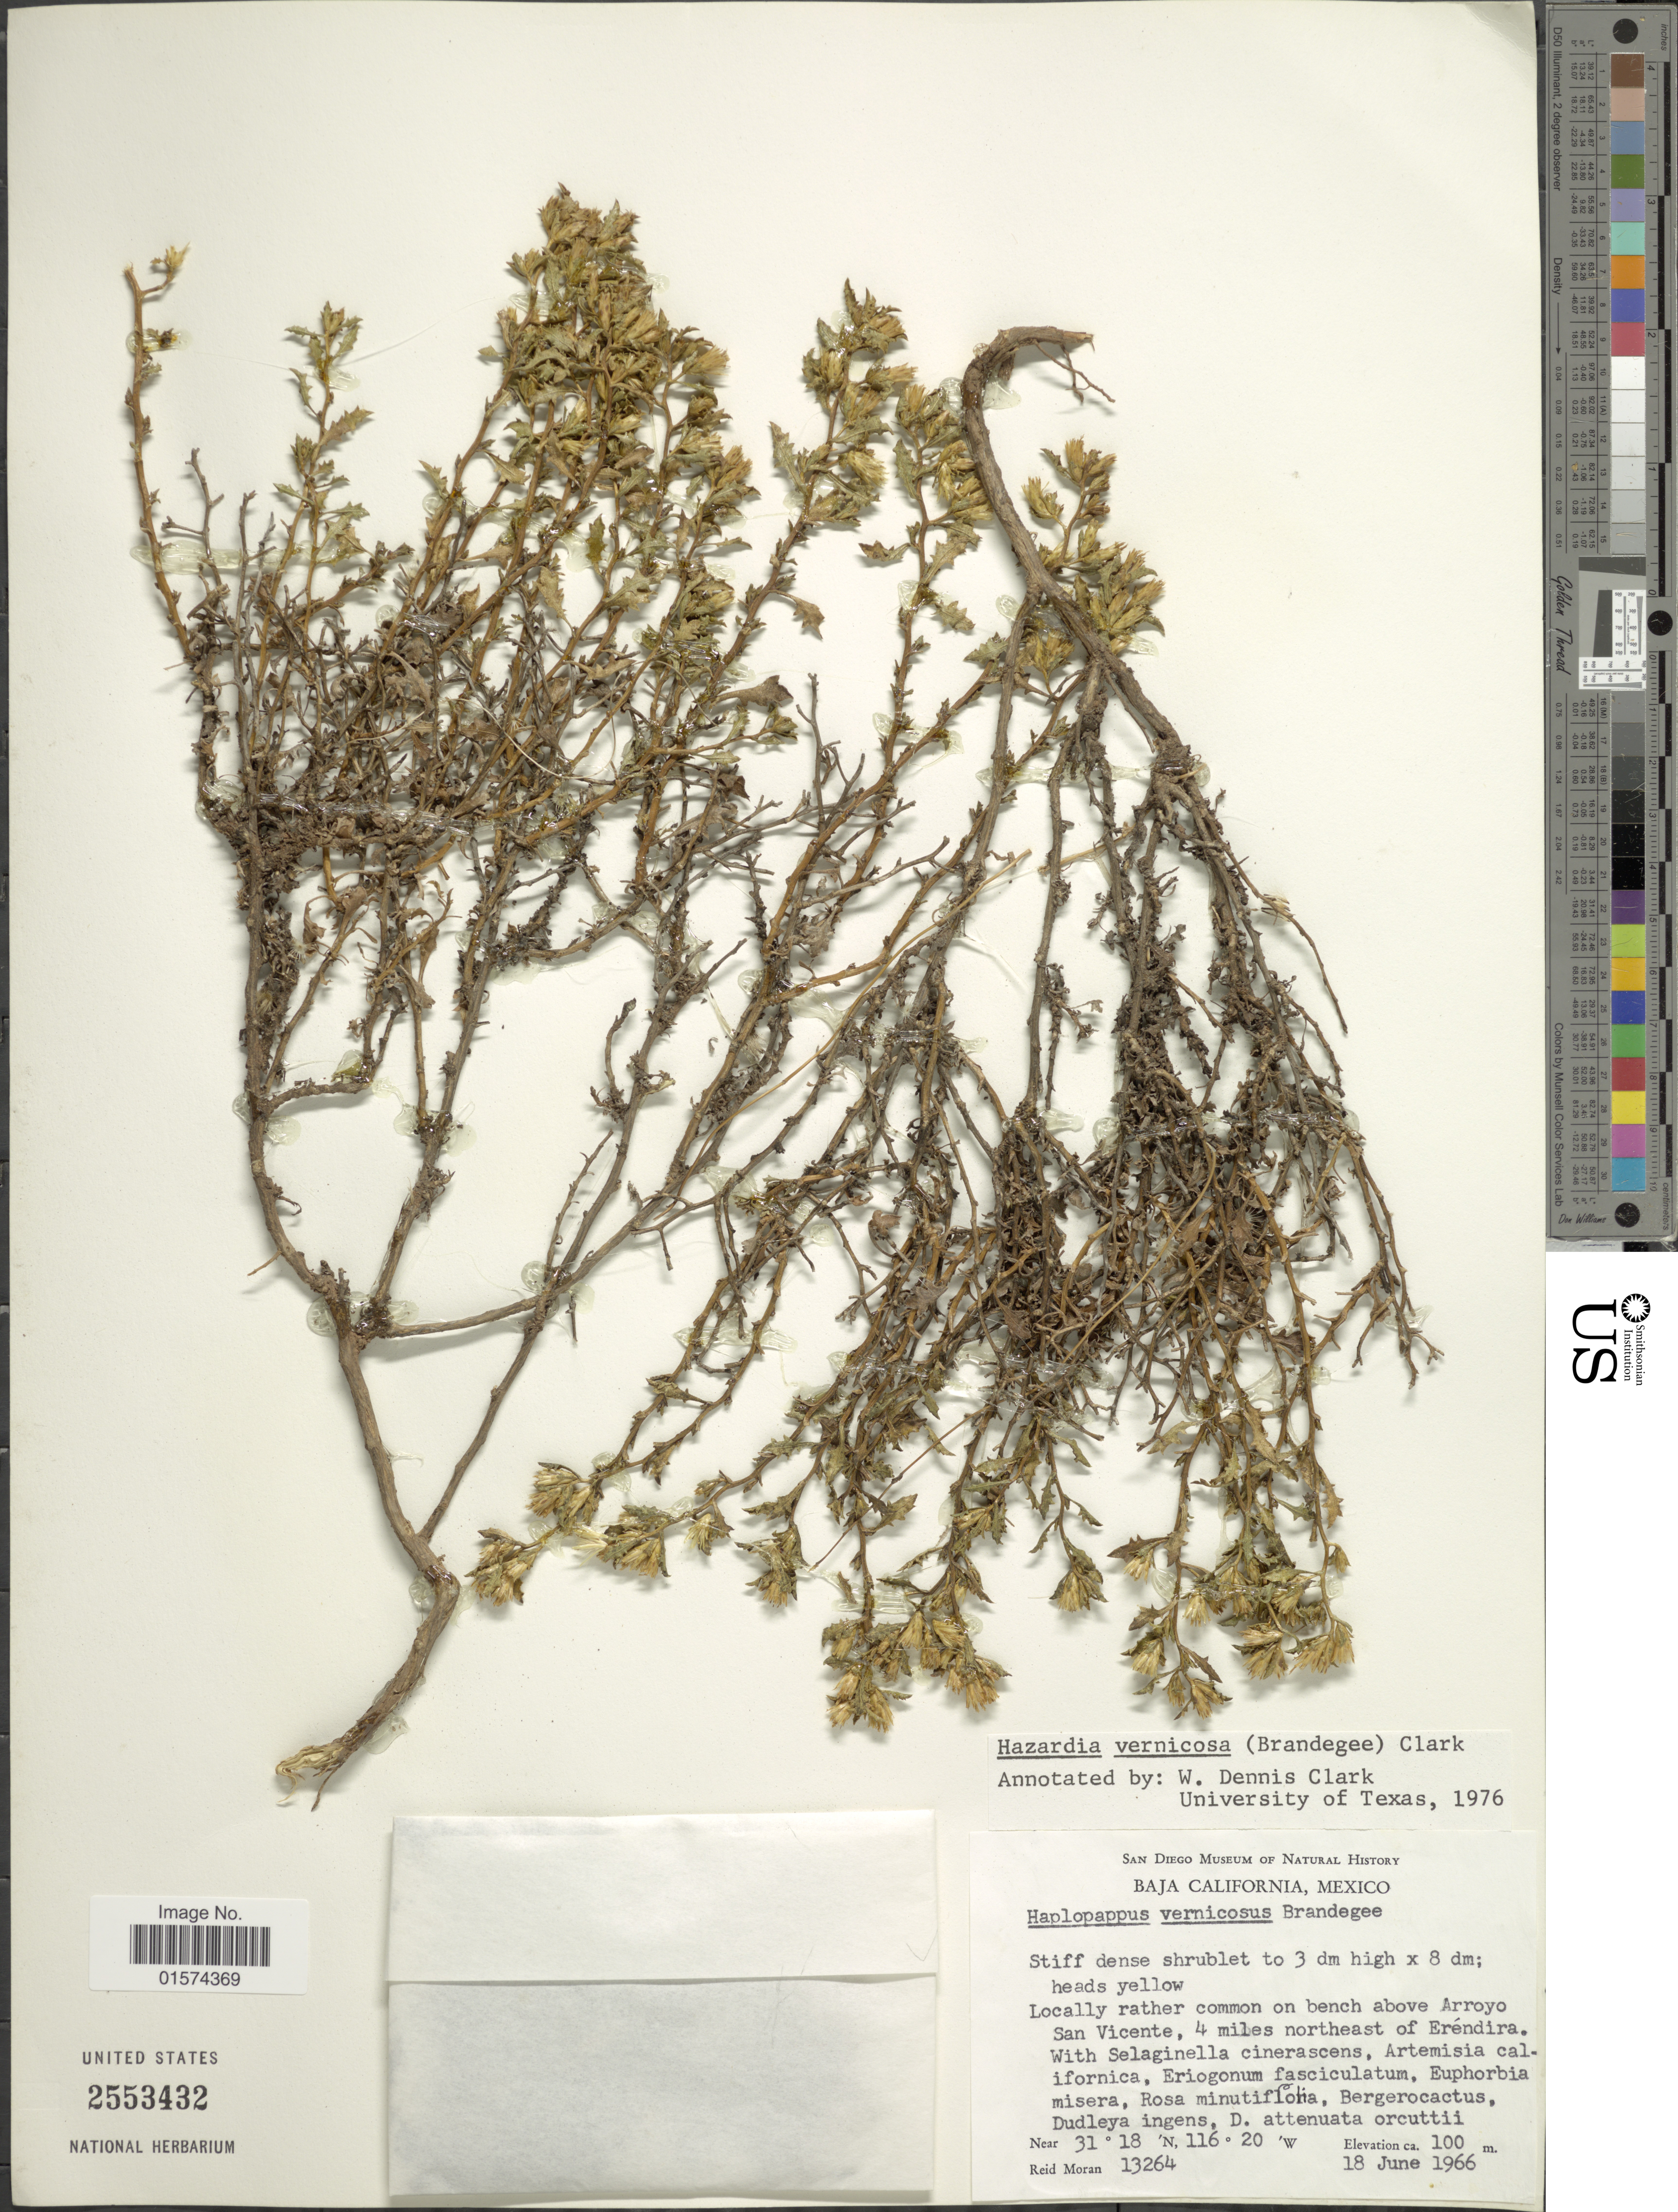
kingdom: Plantae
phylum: Tracheophyta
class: Magnoliopsida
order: Asterales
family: Asteraceae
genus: Hazardia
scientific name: Hazardia vernicosa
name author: (Brandegee) W.D. Clark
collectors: R. V. Moran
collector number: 13264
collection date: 1966-06-18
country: Mexico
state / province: Baja California Sur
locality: Locally rather common on bench above Arroyo San Vicente, 4 miles northeast of Eréndira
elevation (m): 100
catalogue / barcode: US 2553432